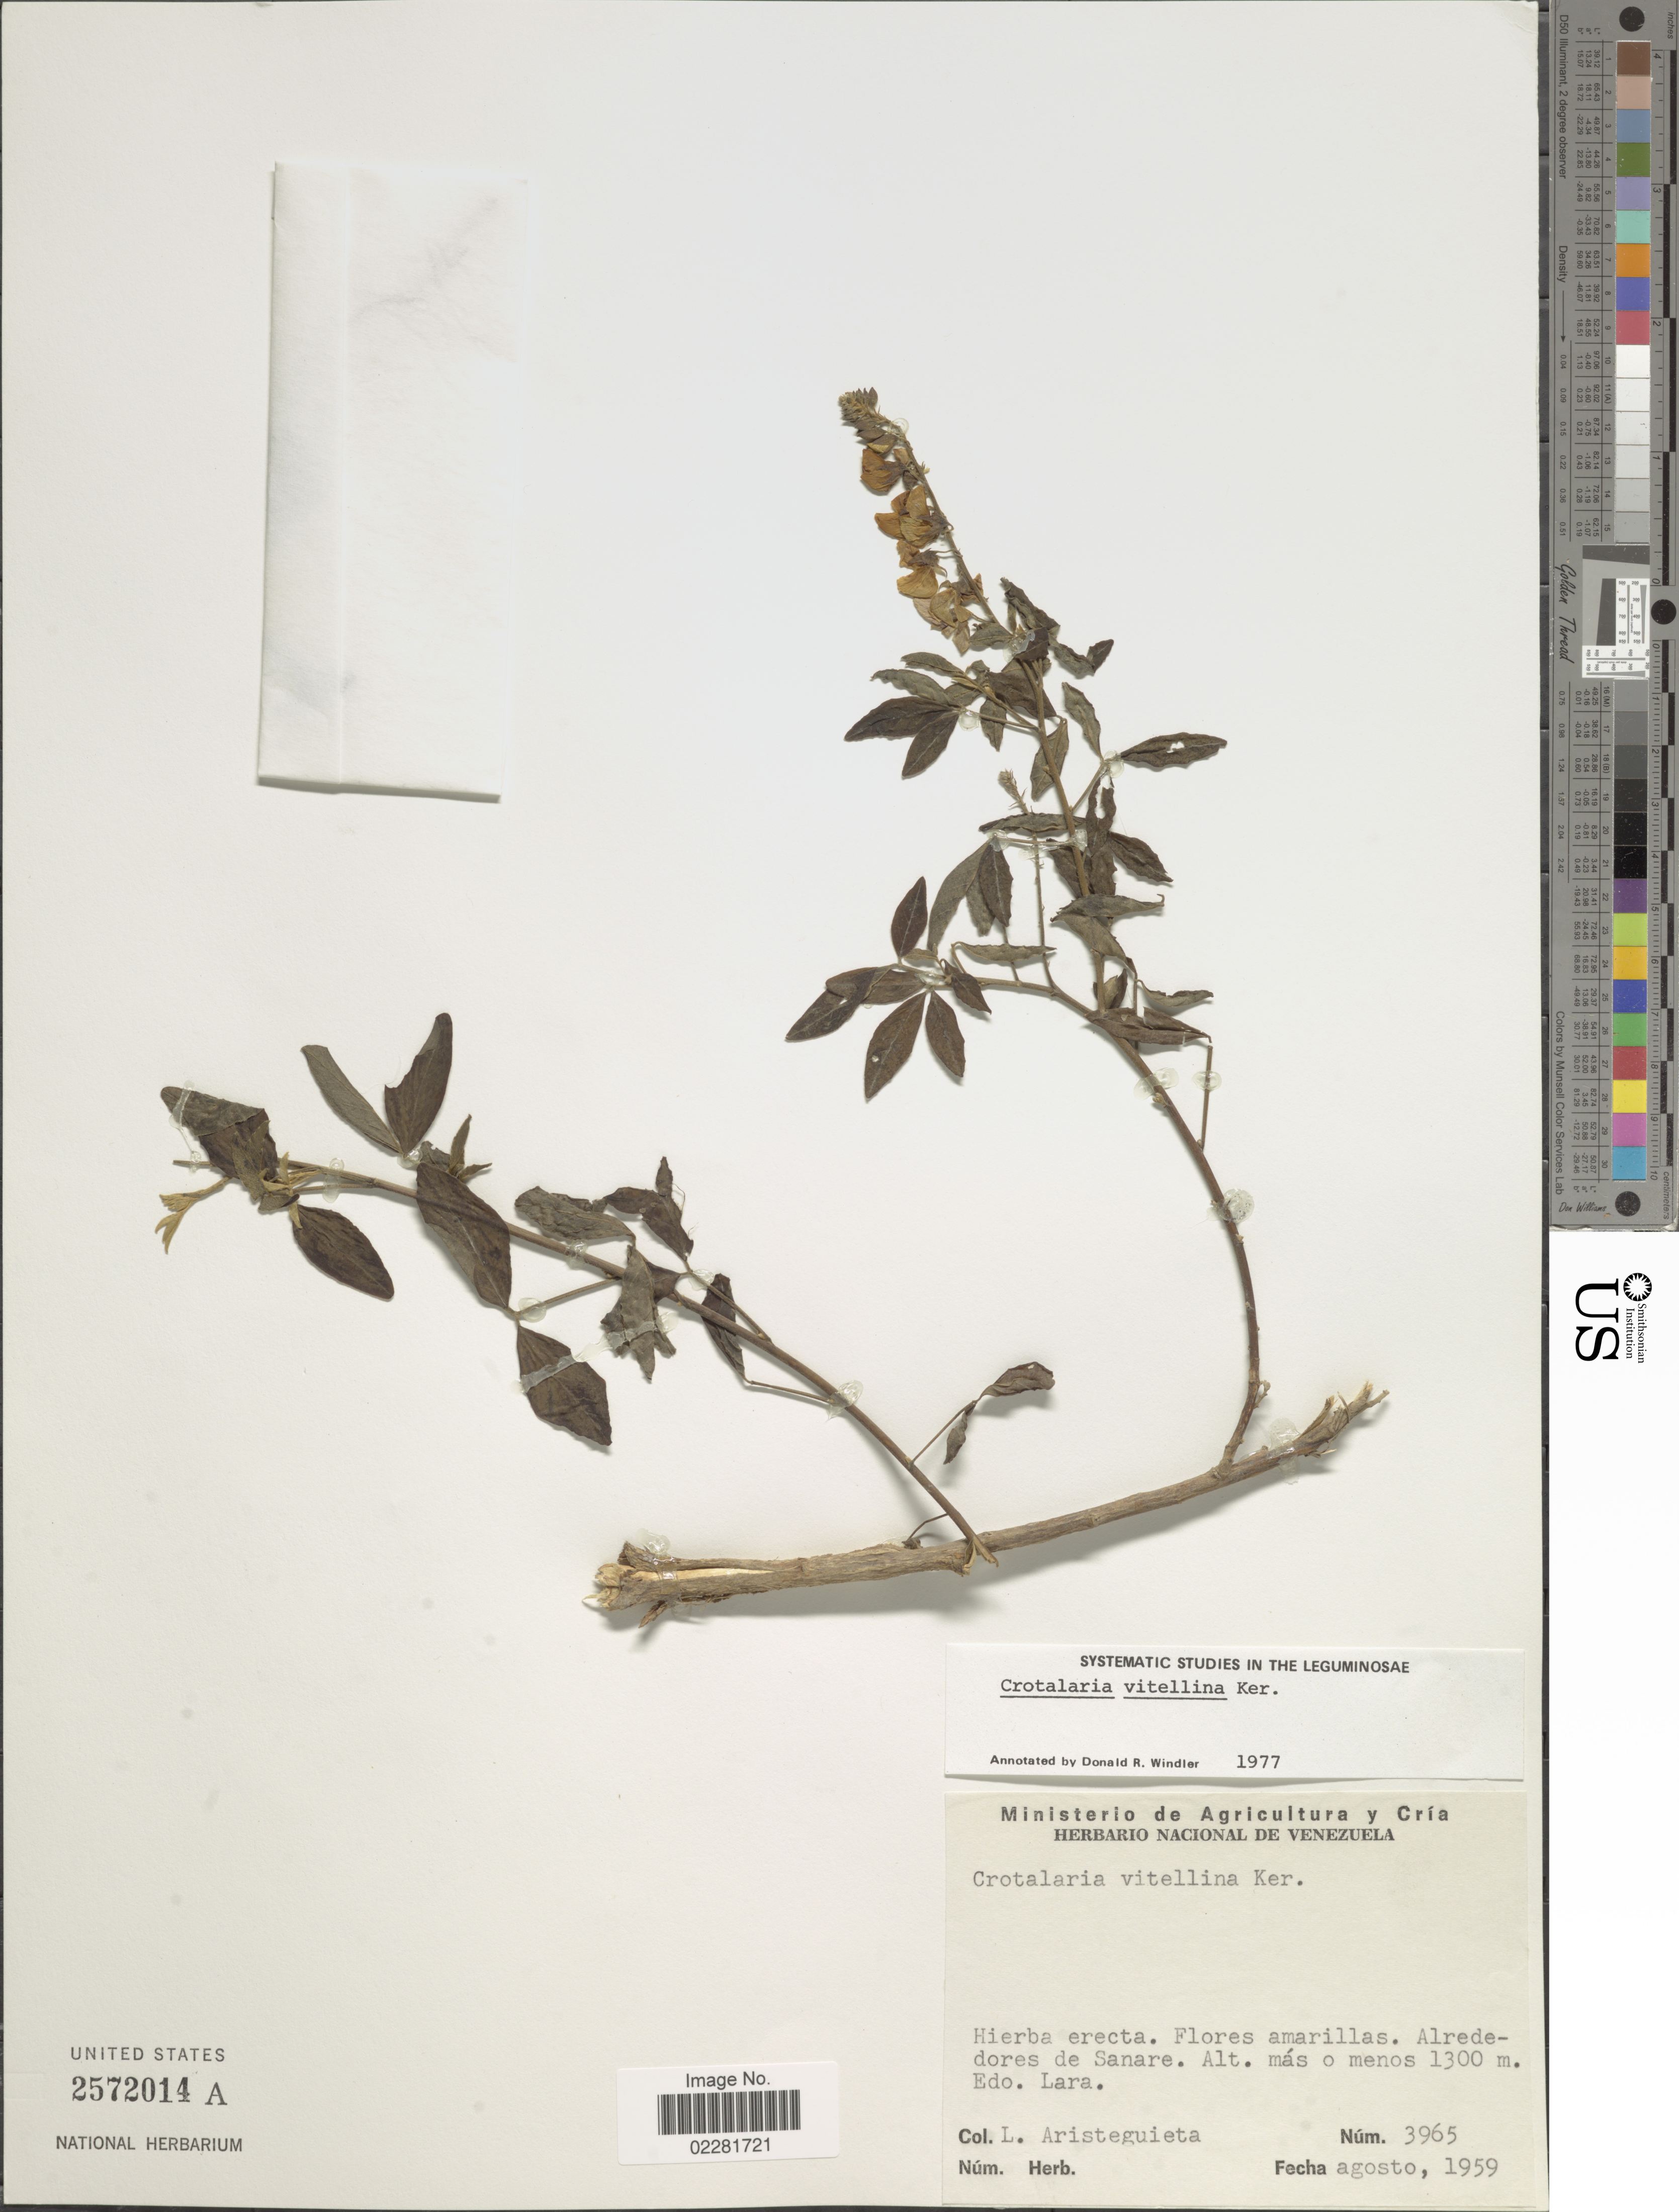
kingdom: Plantae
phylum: Tracheophyta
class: Magnoliopsida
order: Fabales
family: Fabaceae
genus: Crotalaria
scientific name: Crotalaria vitellina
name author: Ker Gawl.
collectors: L. Aristeguieta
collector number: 3965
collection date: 1959-08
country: Venezuela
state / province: Lara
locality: Alrededores de Sanare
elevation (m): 1300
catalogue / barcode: US 2572014A